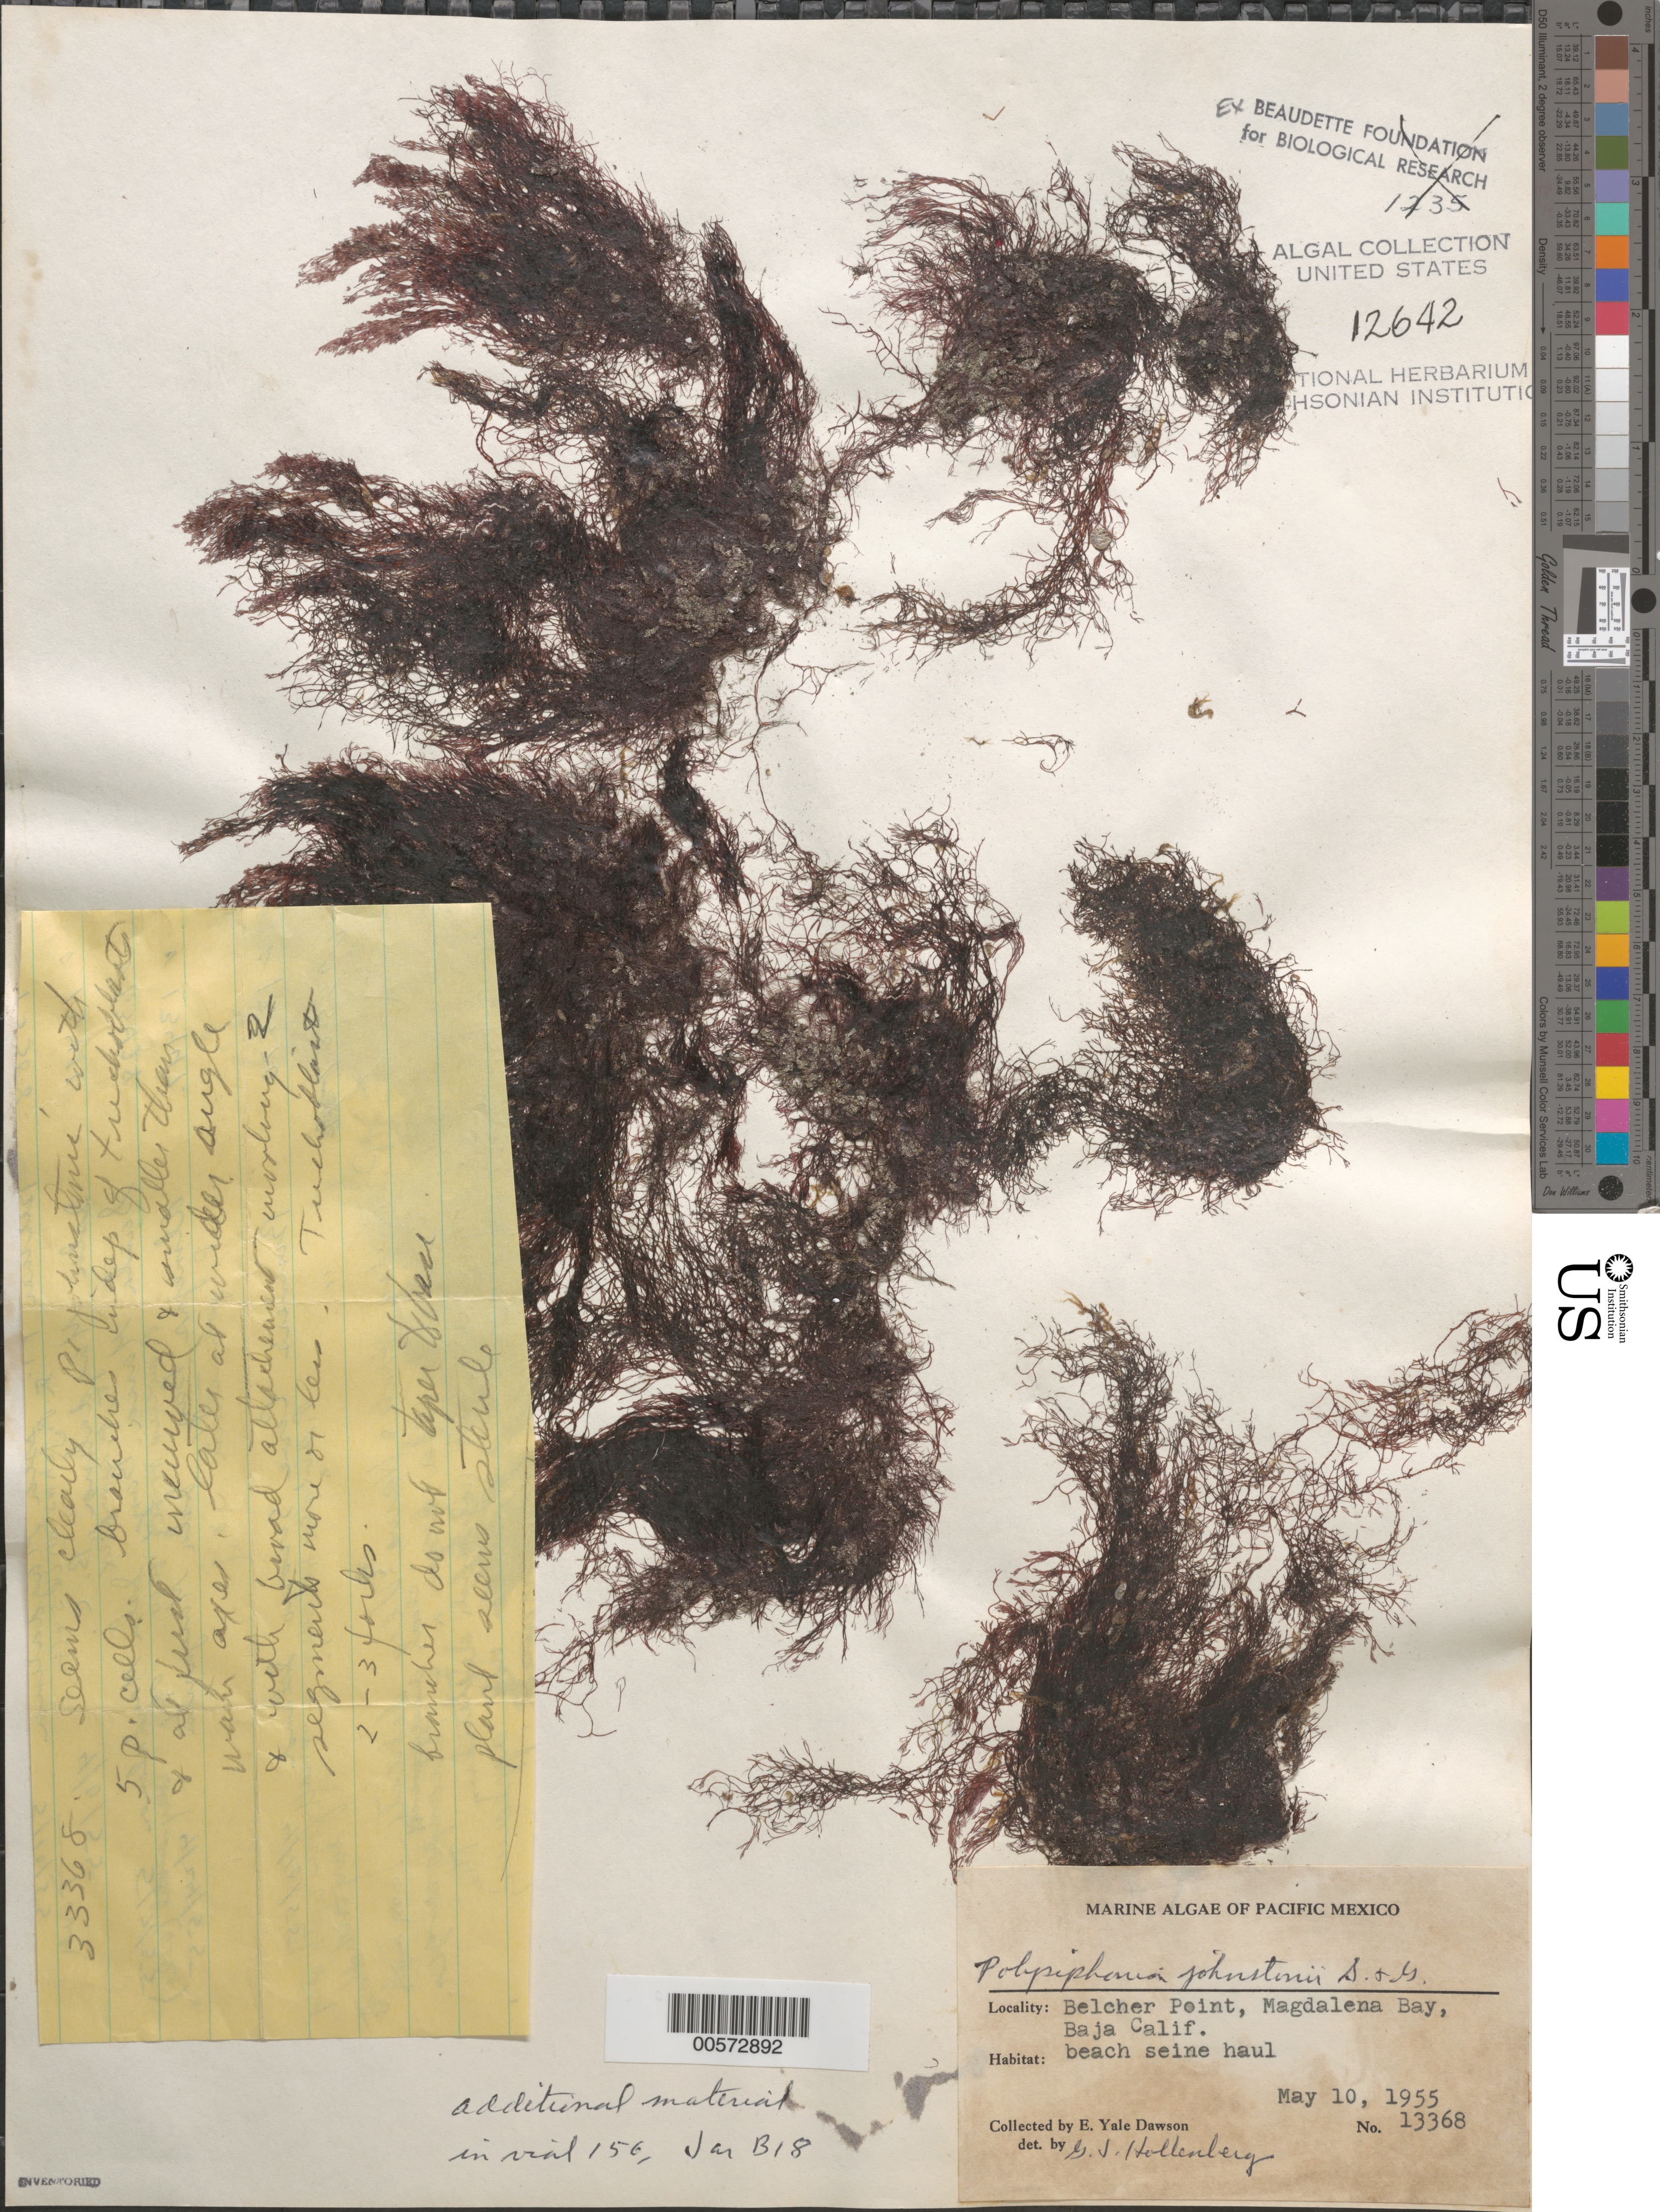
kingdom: Plantae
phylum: Rhodophyta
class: Florideophyceae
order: Ceramiales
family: Rhodomelaceae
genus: Melanothamnus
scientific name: Melanothamnus johnstonii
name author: (Setchell & N.L. Gardner) Diaz-Tapia & Maggs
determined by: Algae name updating Project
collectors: E. Y. Dawson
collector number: EYD 13368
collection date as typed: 10 May 1955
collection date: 1955-05-10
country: Mexico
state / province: Baja California Sur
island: Isla Magdalena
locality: Belcher Point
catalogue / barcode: US 12642